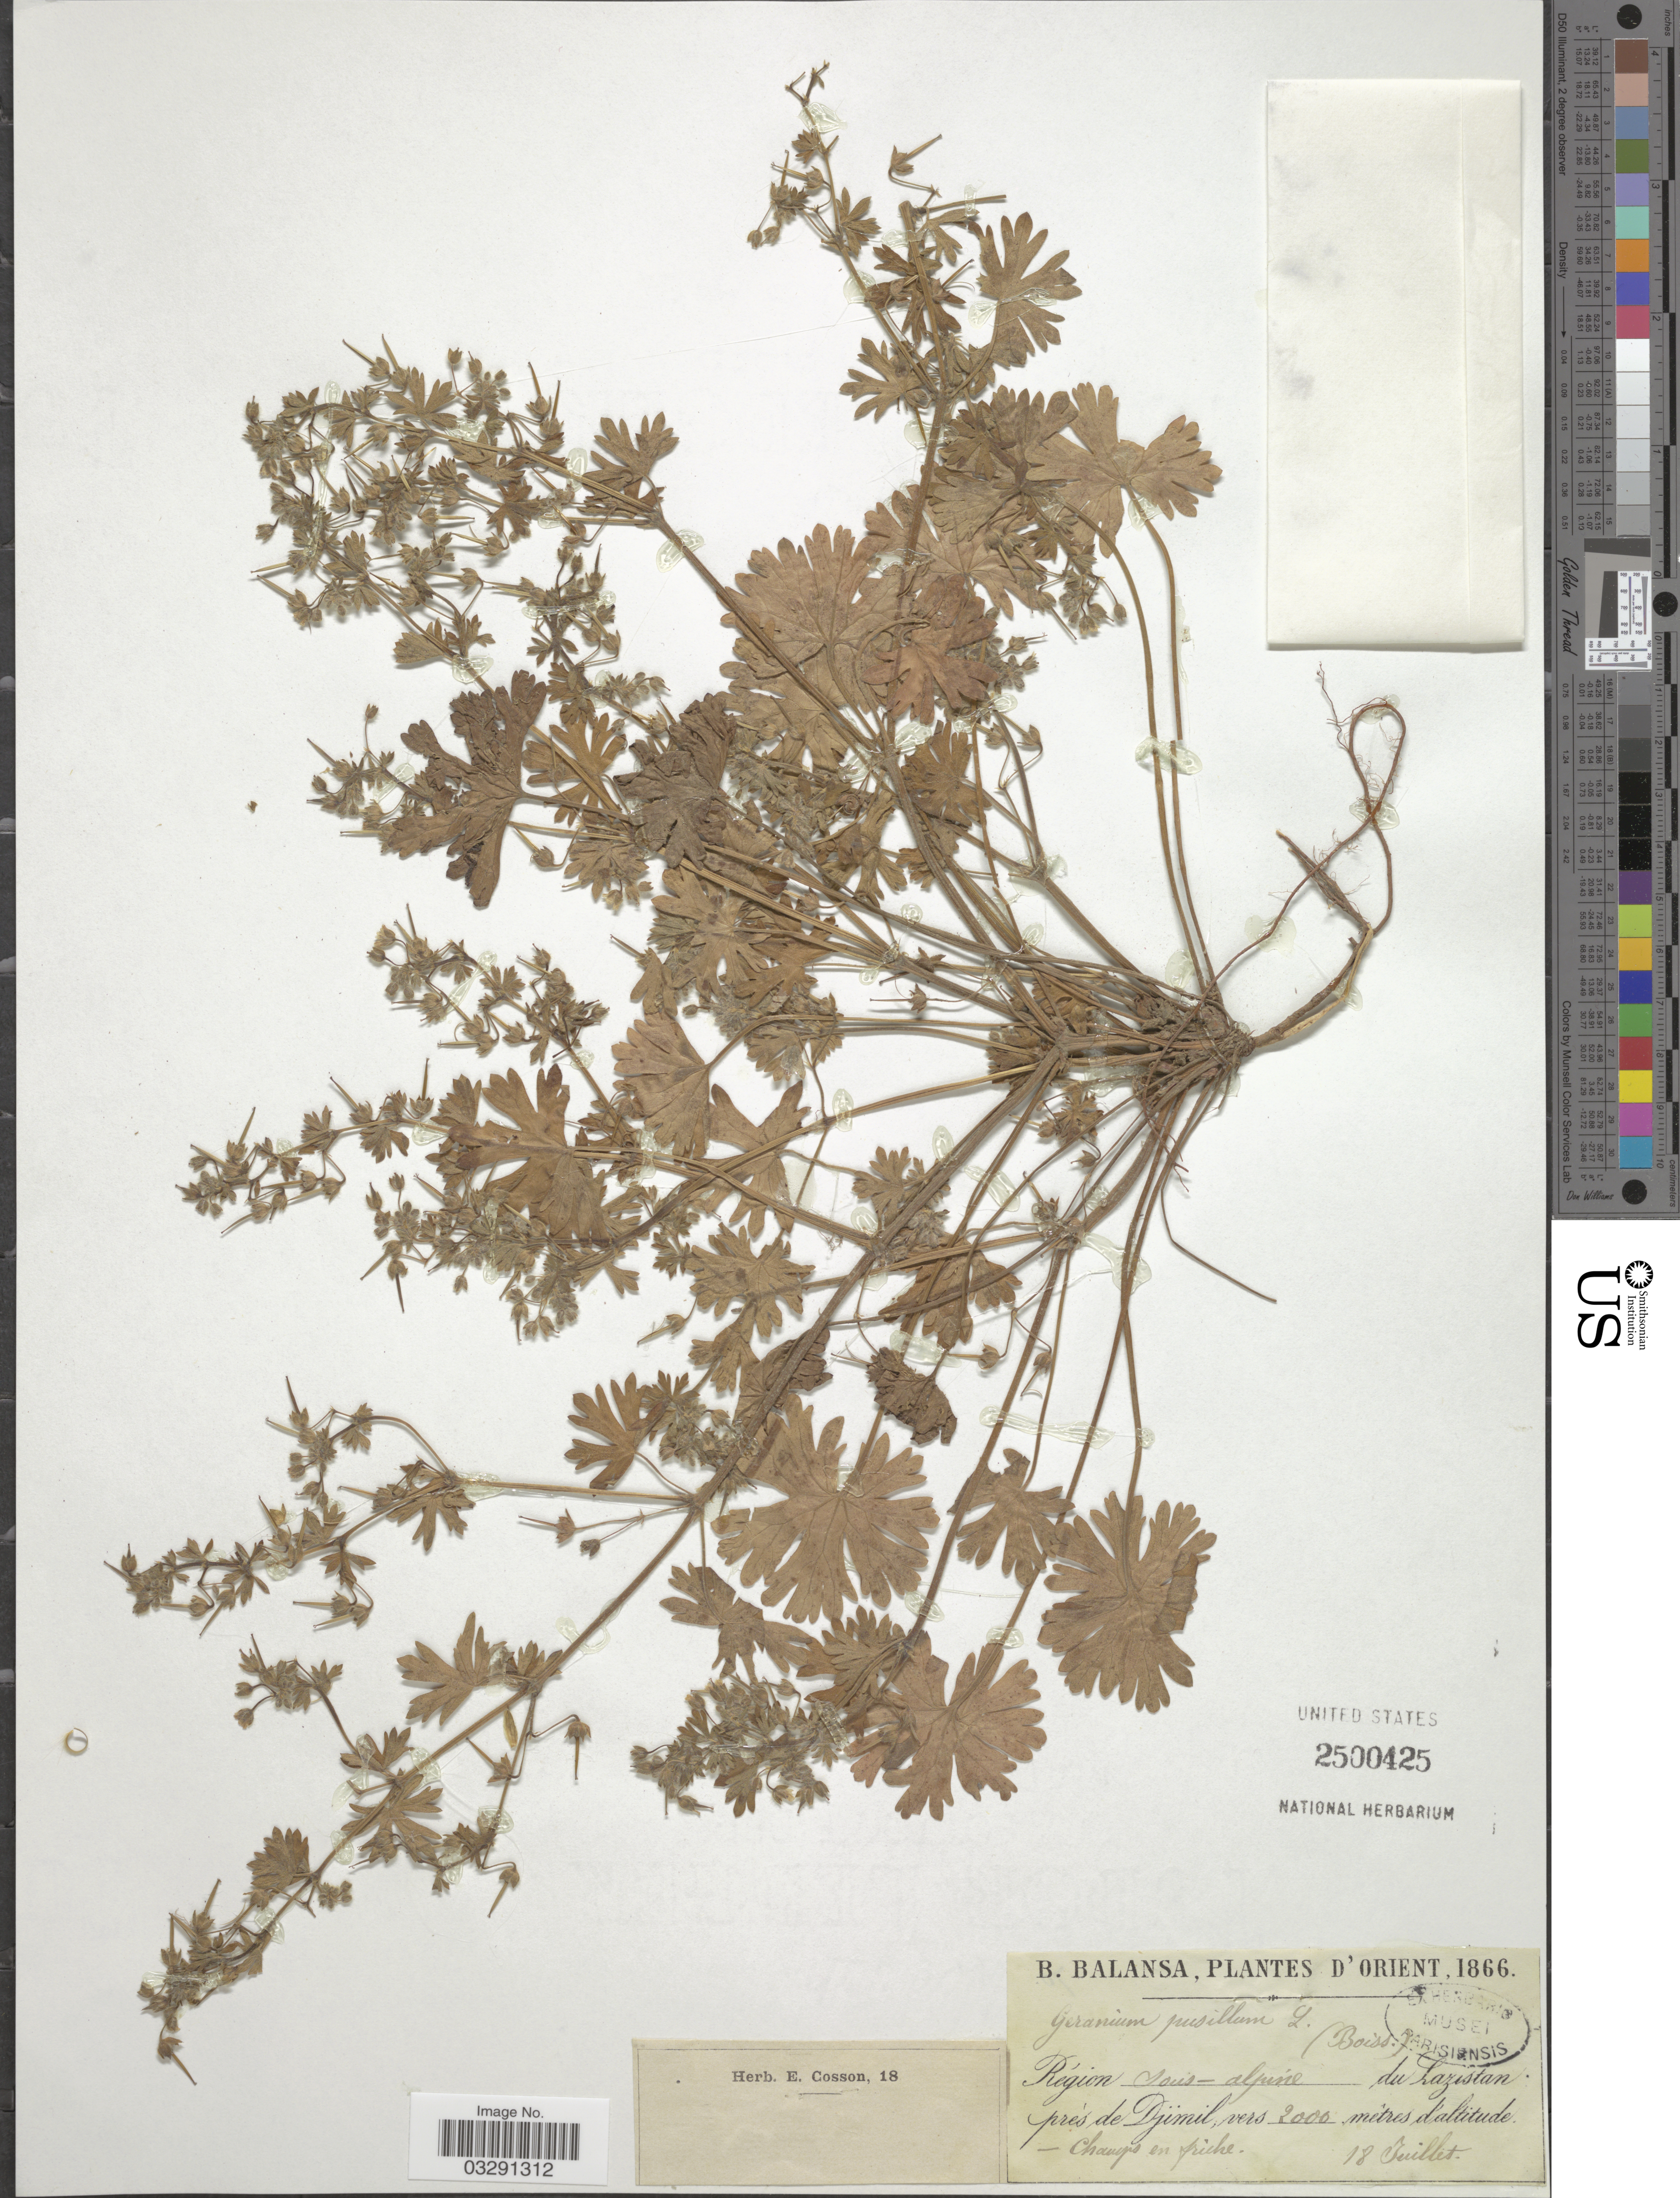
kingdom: Plantae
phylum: Tracheophyta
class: Magnoliopsida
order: Geraniales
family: Geraniaceae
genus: Geranium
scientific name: Geranium pusillum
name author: L.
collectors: B. Balansa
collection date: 1866-07-18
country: Turkey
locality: D'Orient, Région sous-alpine du Lazistan. Près de Djimil.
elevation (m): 2000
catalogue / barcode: US 2500425